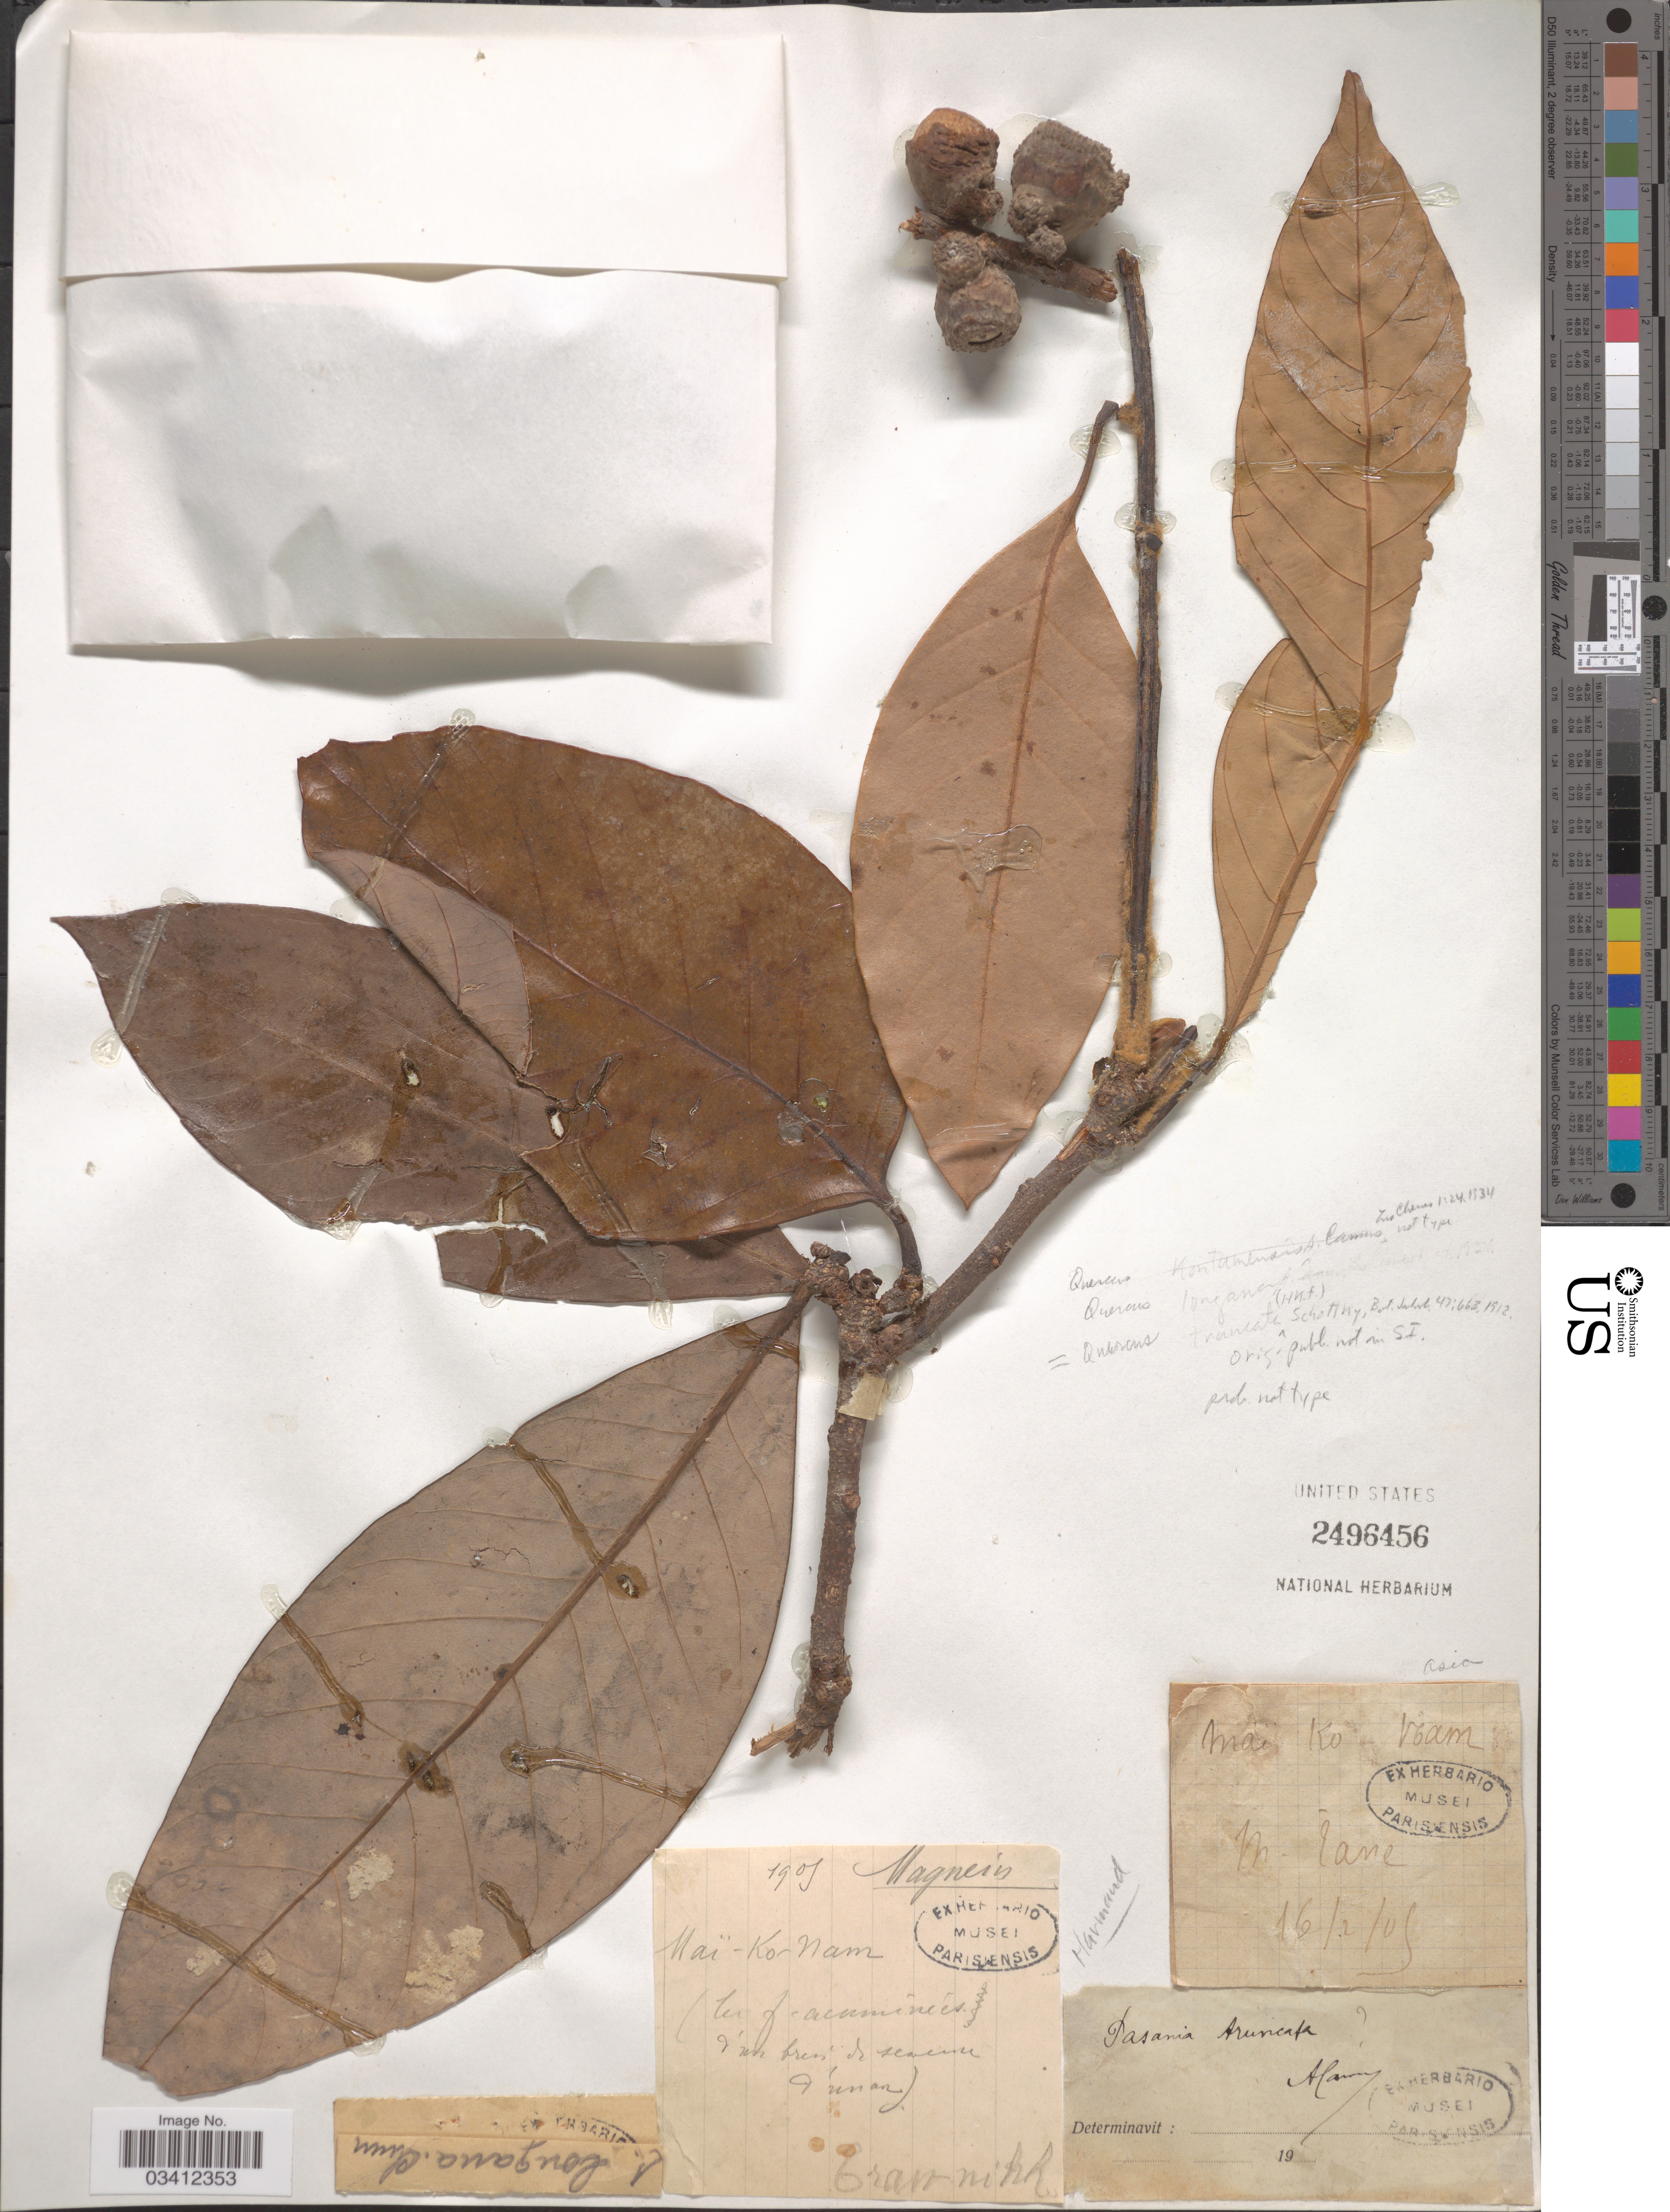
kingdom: Plantae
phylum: Tracheophyta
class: Magnoliopsida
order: Fagales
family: Fagaceae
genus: Quercus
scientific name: Quercus truncata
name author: King ex Hook. f.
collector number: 1905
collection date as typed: Transcribed d/m/y: 16/2/5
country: Laos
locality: Asia. Maï-Ko-Nam. M-lane. Tranninh.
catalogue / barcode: US 2496456